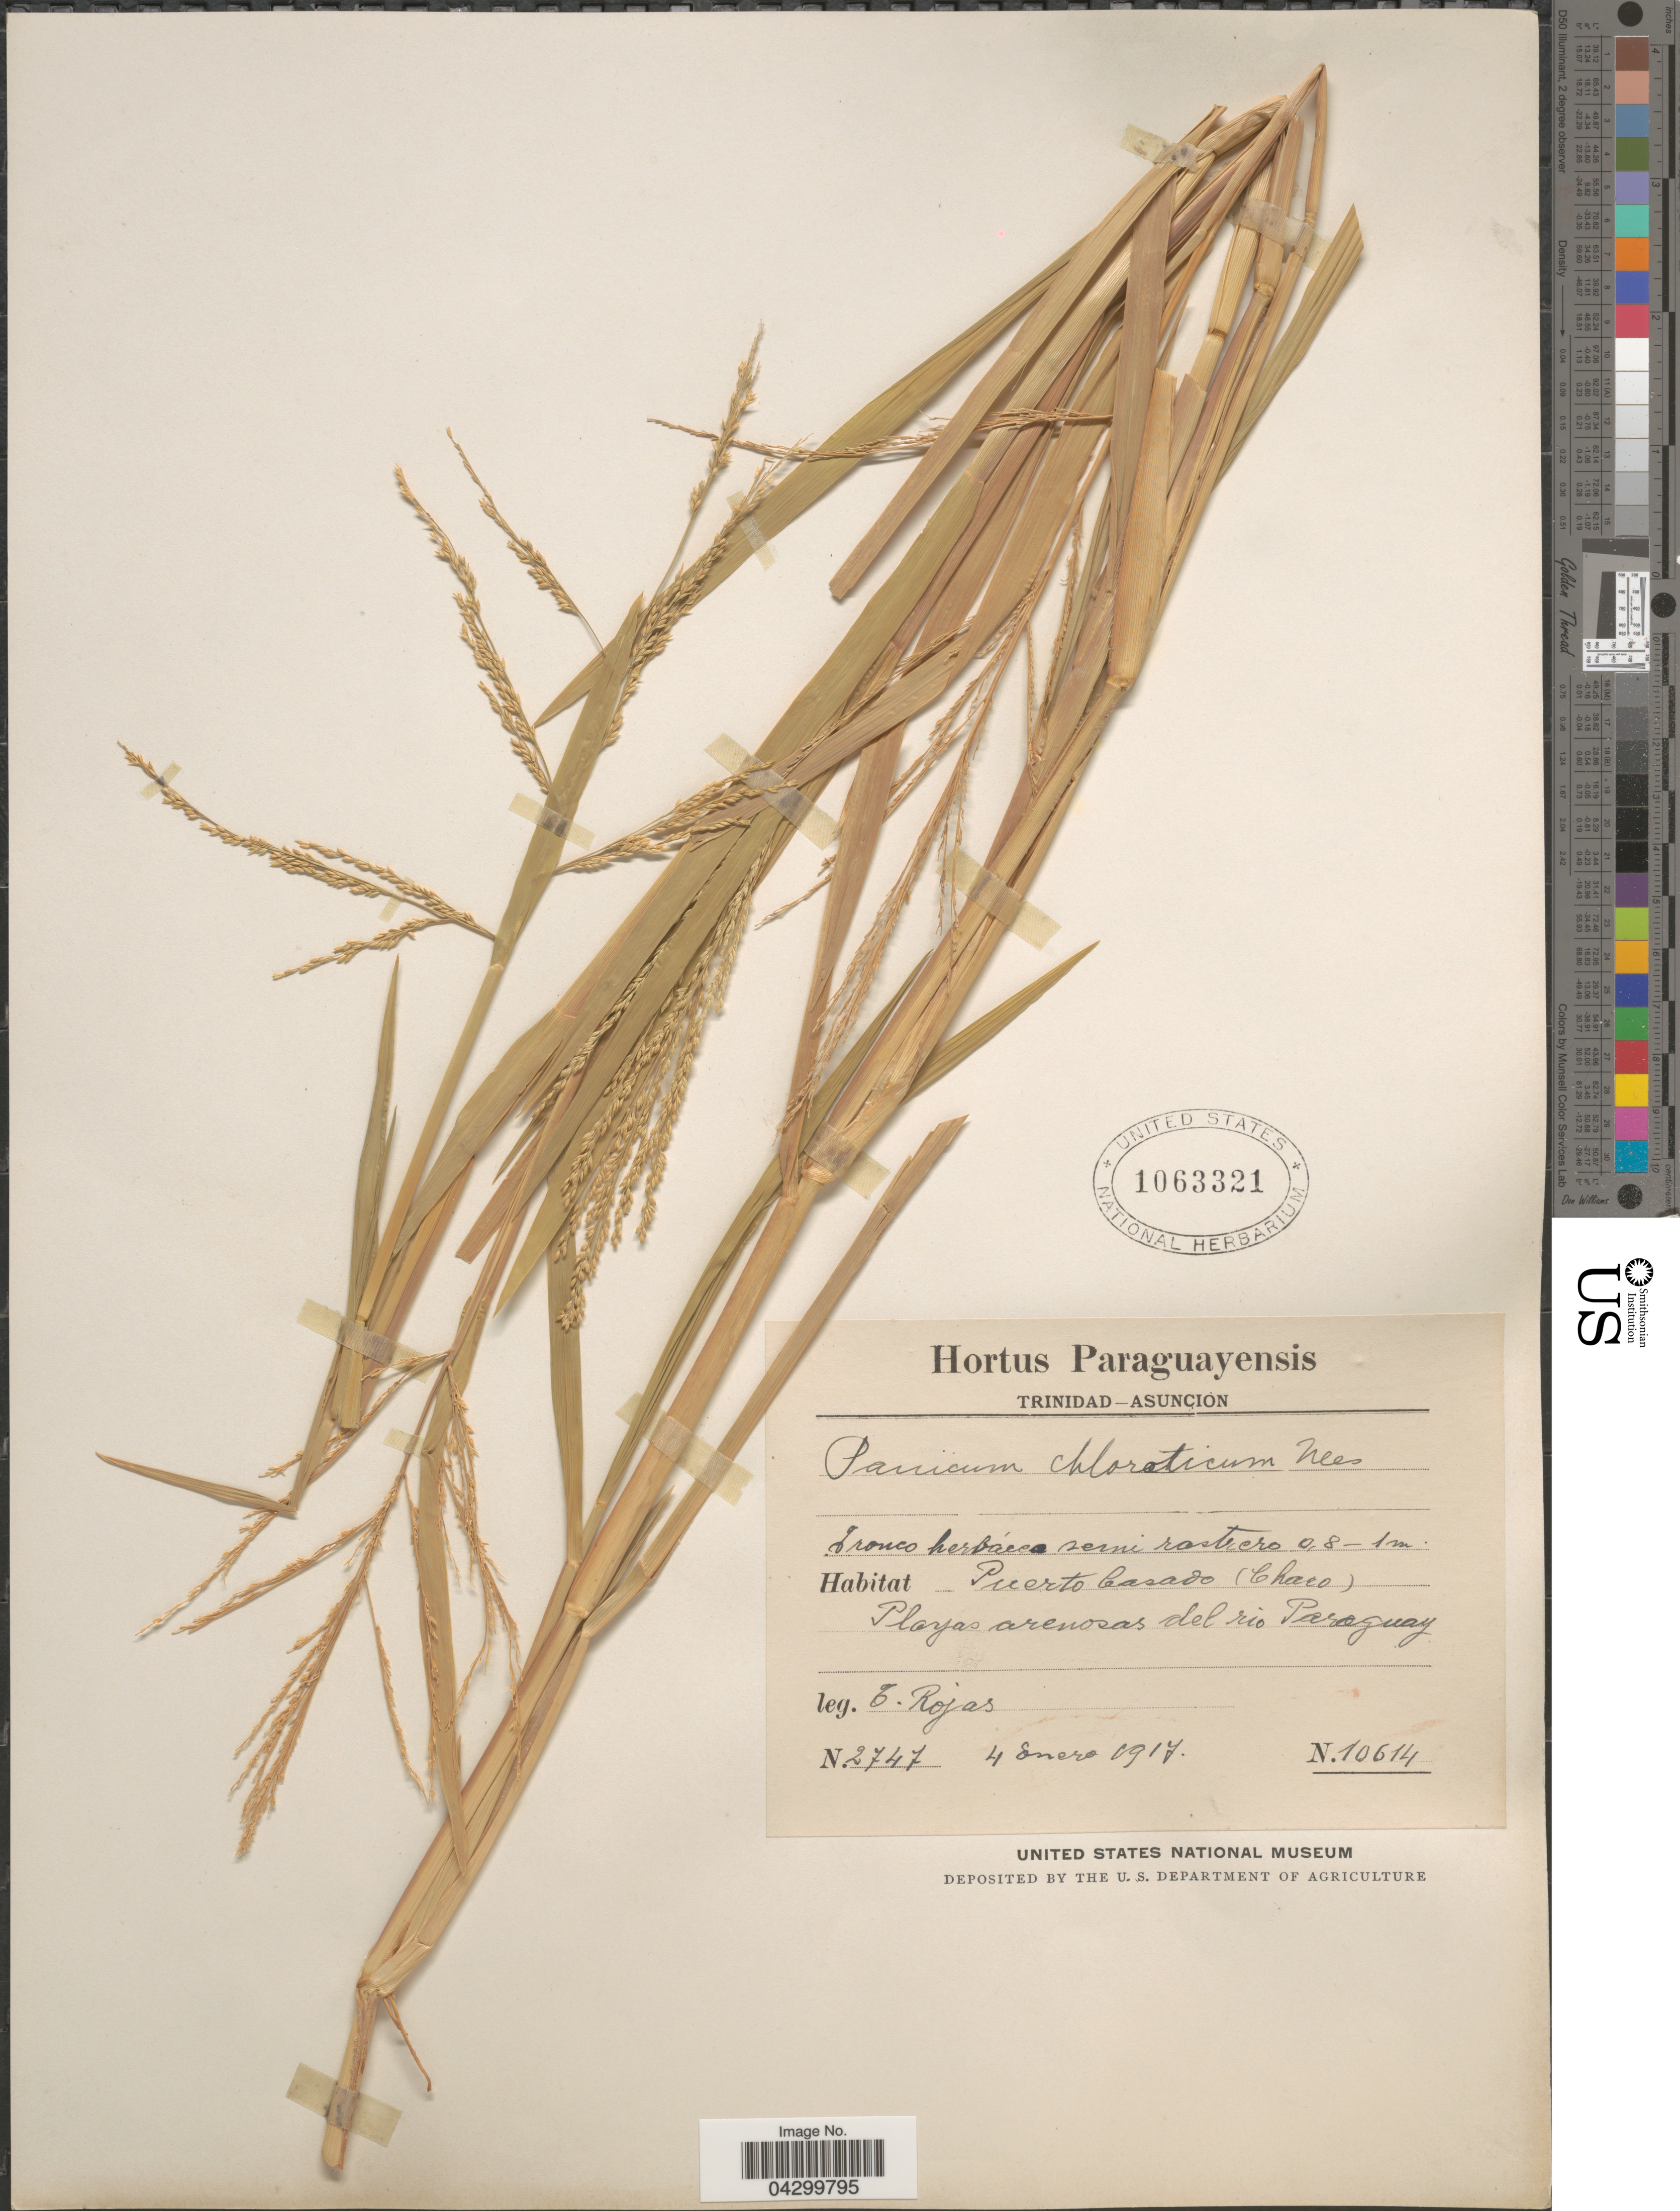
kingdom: Plantae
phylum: Tracheophyta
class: Liliopsida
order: Poales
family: Poaceae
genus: Panicum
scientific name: Panicum dichotomiflorum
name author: Michx.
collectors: T. Rojas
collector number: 2747/10614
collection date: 1917-01-04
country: Paraguay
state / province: Asuncion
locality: Trinidad - Asuncion. Puerto Casado (Chaco). Playas arenosas del rio Paraguay.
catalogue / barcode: US 1063321